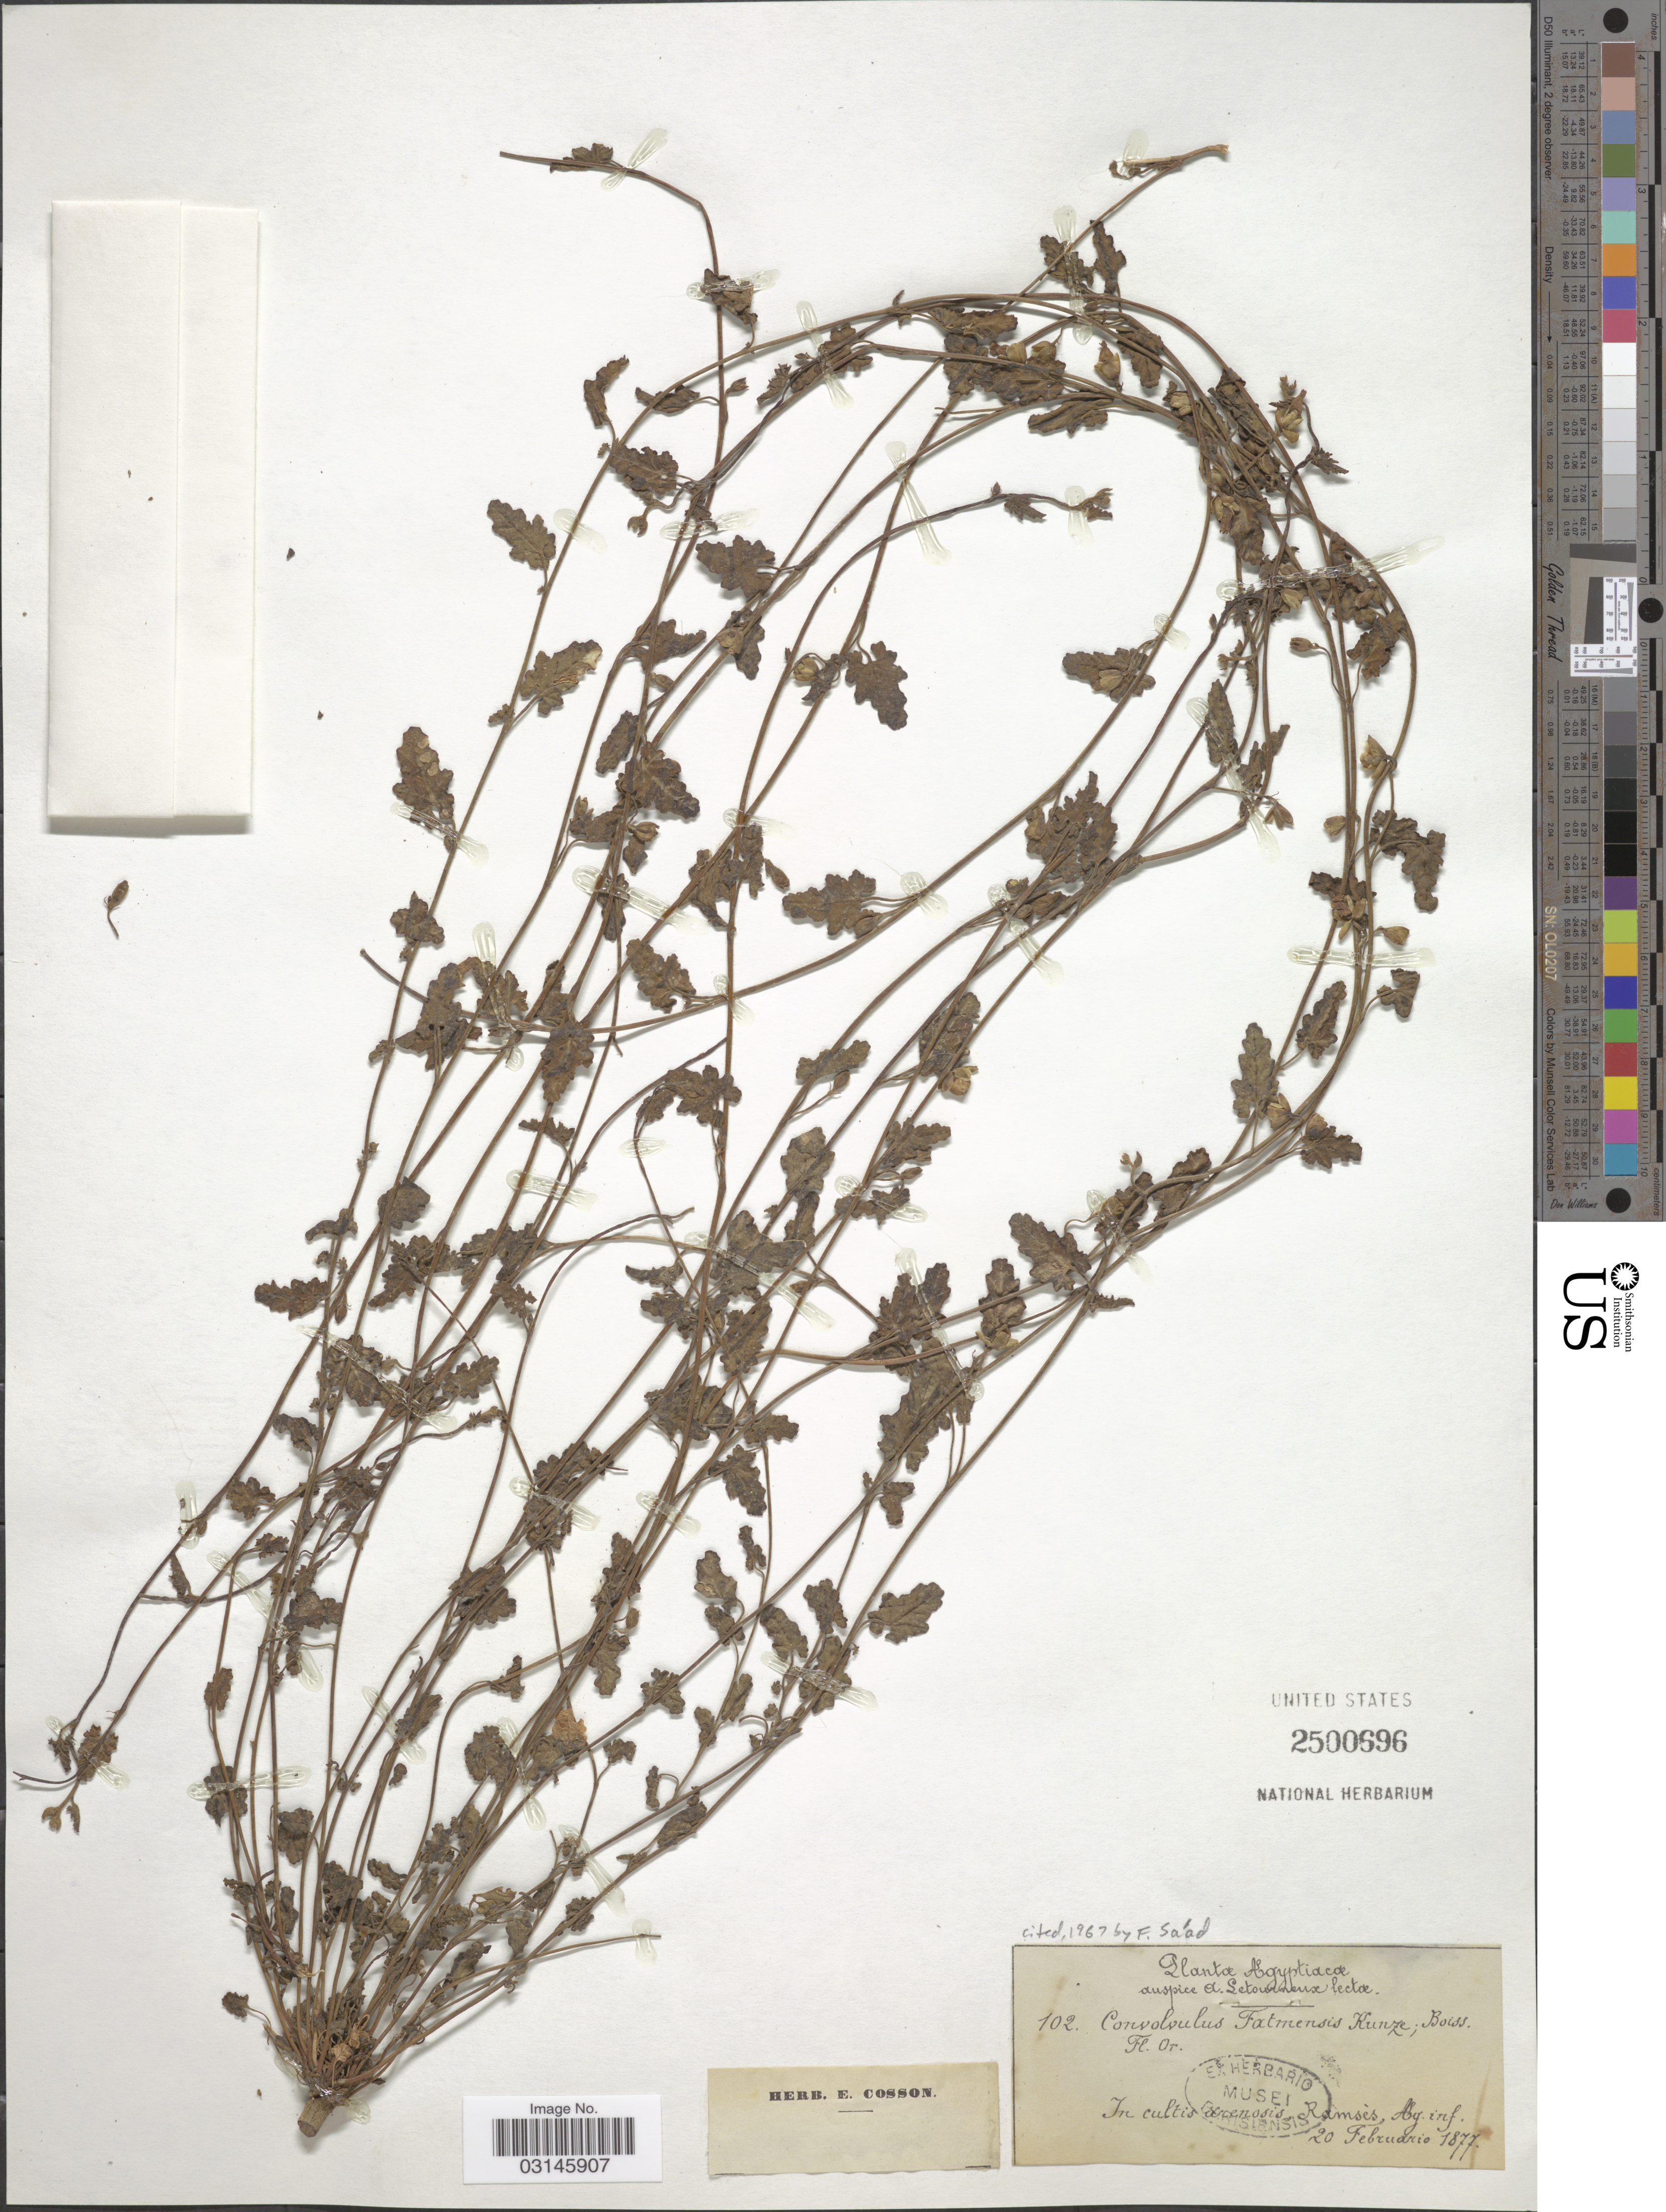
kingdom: Plantae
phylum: Tracheophyta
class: Magnoliopsida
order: Solanales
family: Convolvulaceae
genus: Convolvulus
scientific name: Convolvulus fatmensis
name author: Kunze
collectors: A. Letourneux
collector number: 102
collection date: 1877-02-20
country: Egypt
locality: Ramsès.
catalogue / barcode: US 2500696